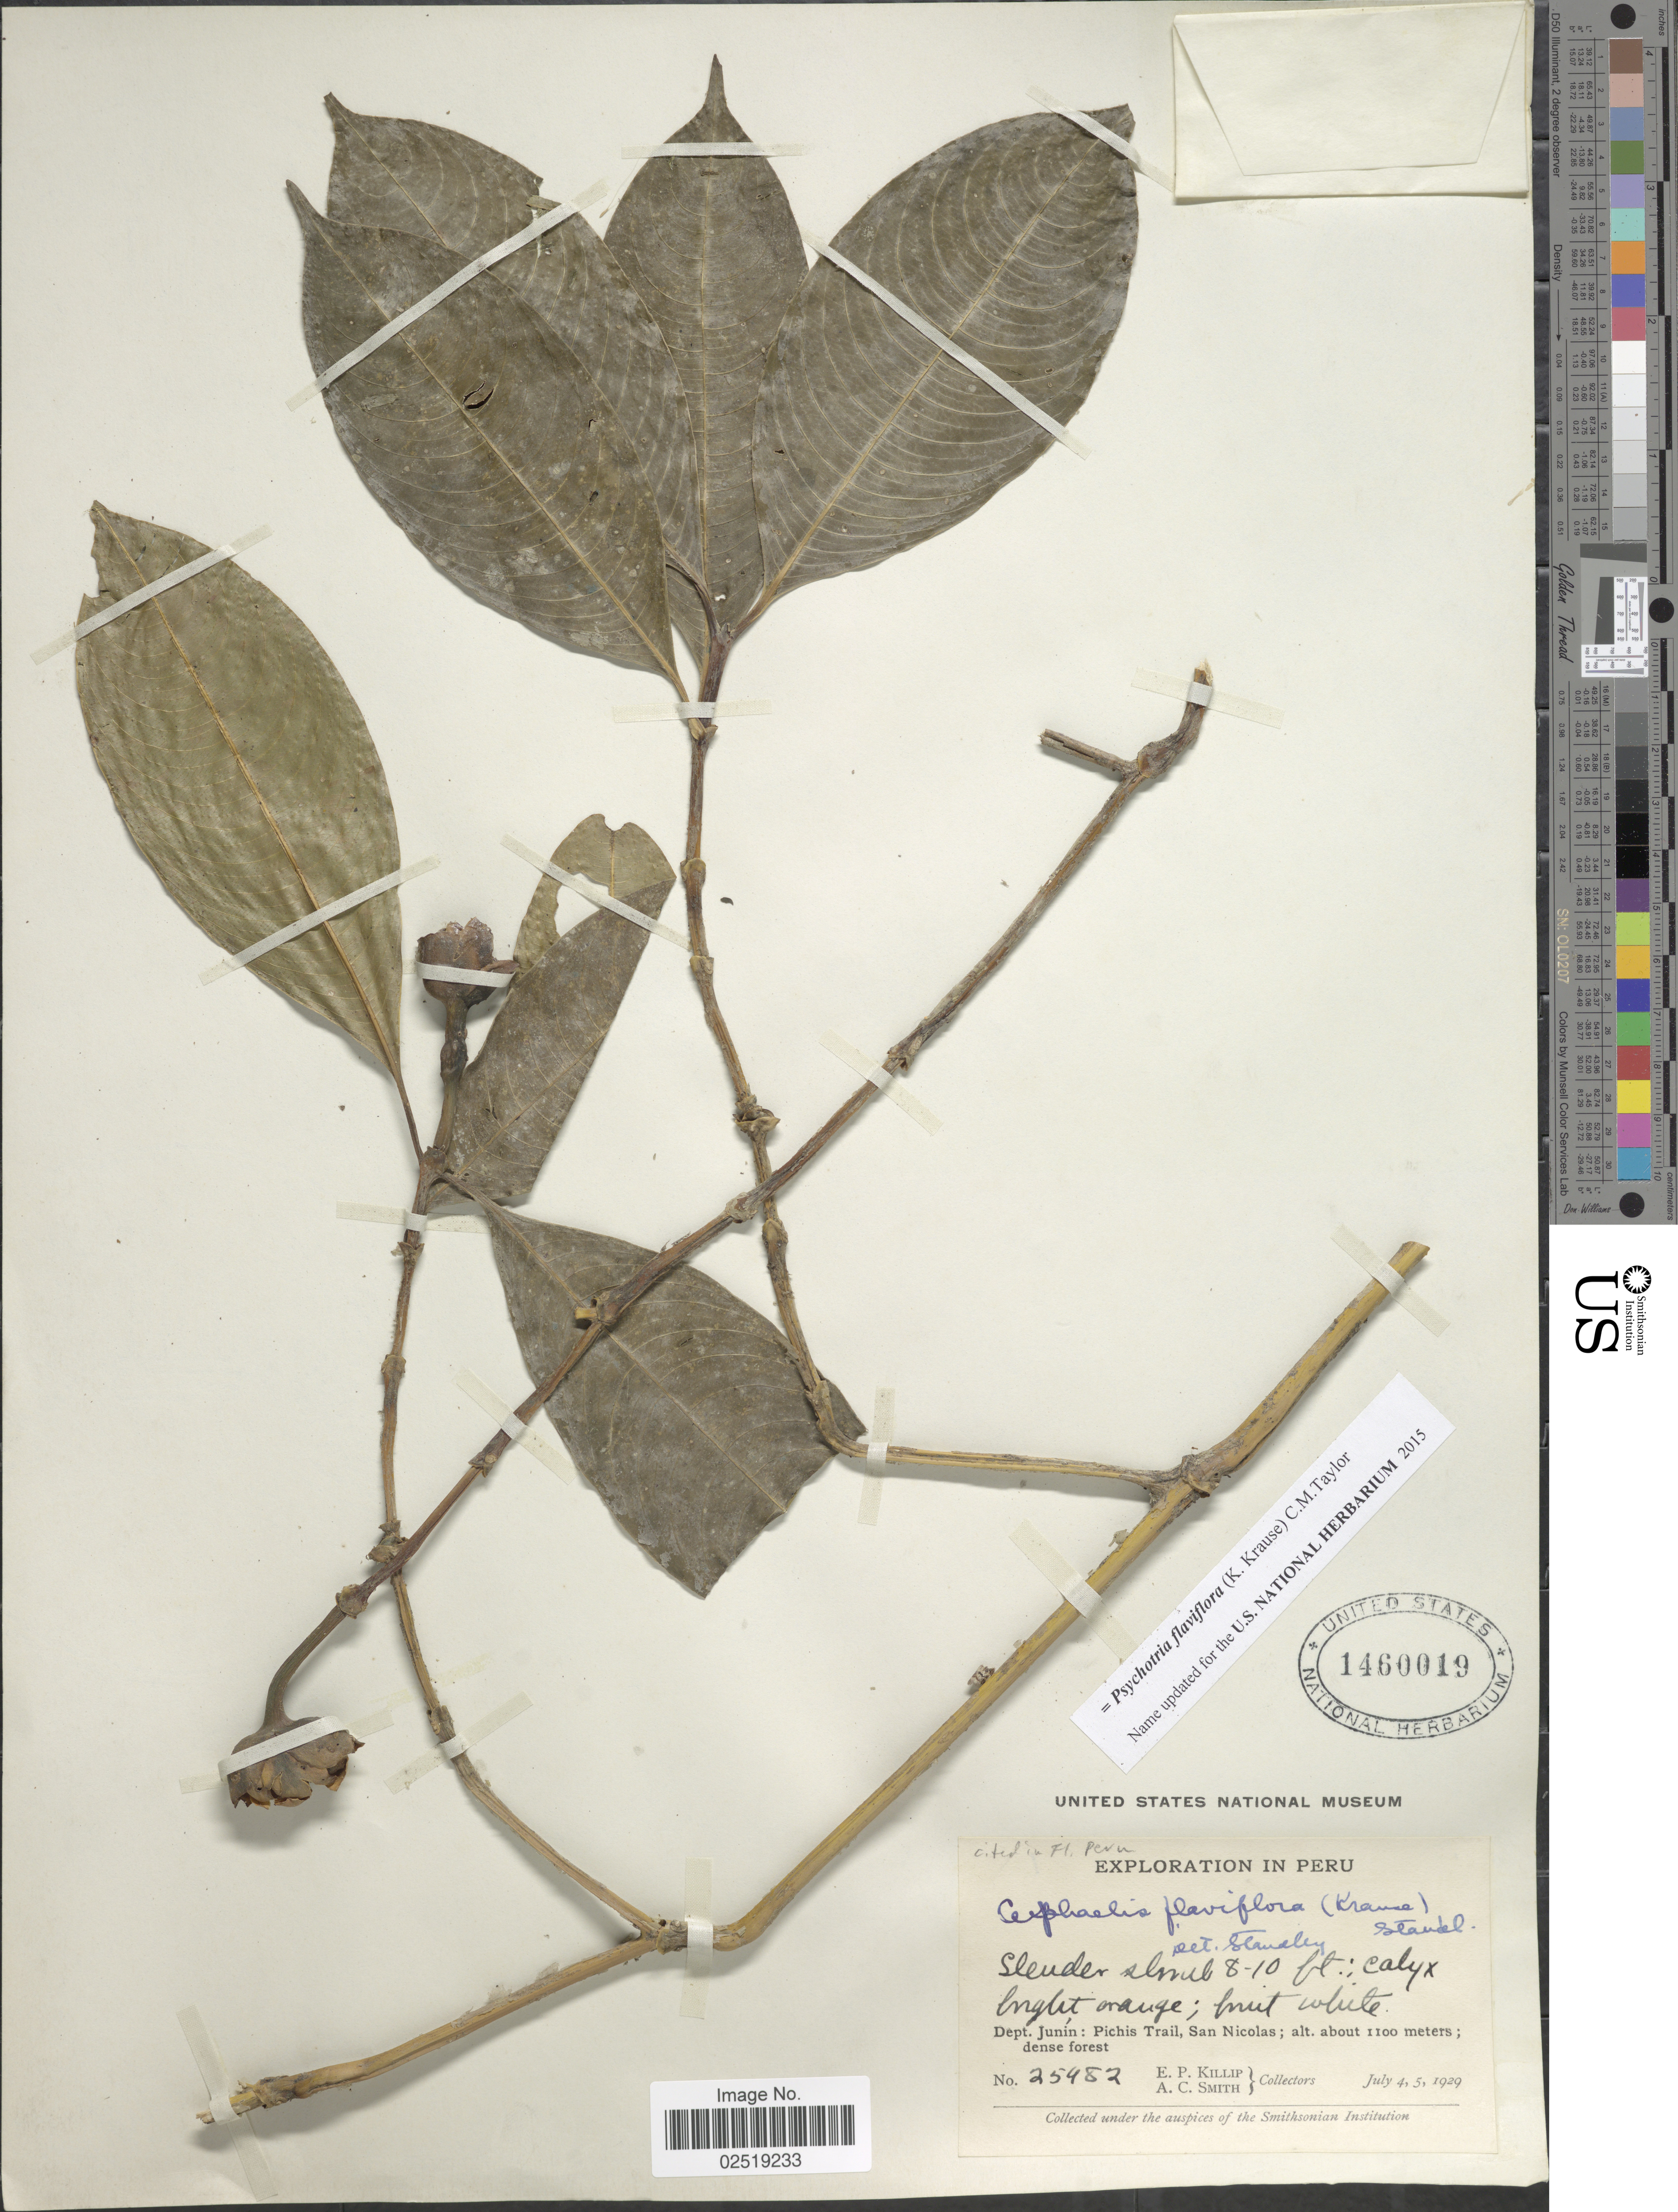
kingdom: Plantae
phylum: Tracheophyta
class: Magnoliopsida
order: Gentianales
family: Rubiaceae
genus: Psychotria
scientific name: Psychotria flaviflora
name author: (K. Krause) C.M. Taylor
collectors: E. P. Killip & A. C. Smith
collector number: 25482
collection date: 1929-07-04/1929-07-05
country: Peru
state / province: Junín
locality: Dept. Junin: Pichis Trail, San Nicolas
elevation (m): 1100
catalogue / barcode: US 1460019